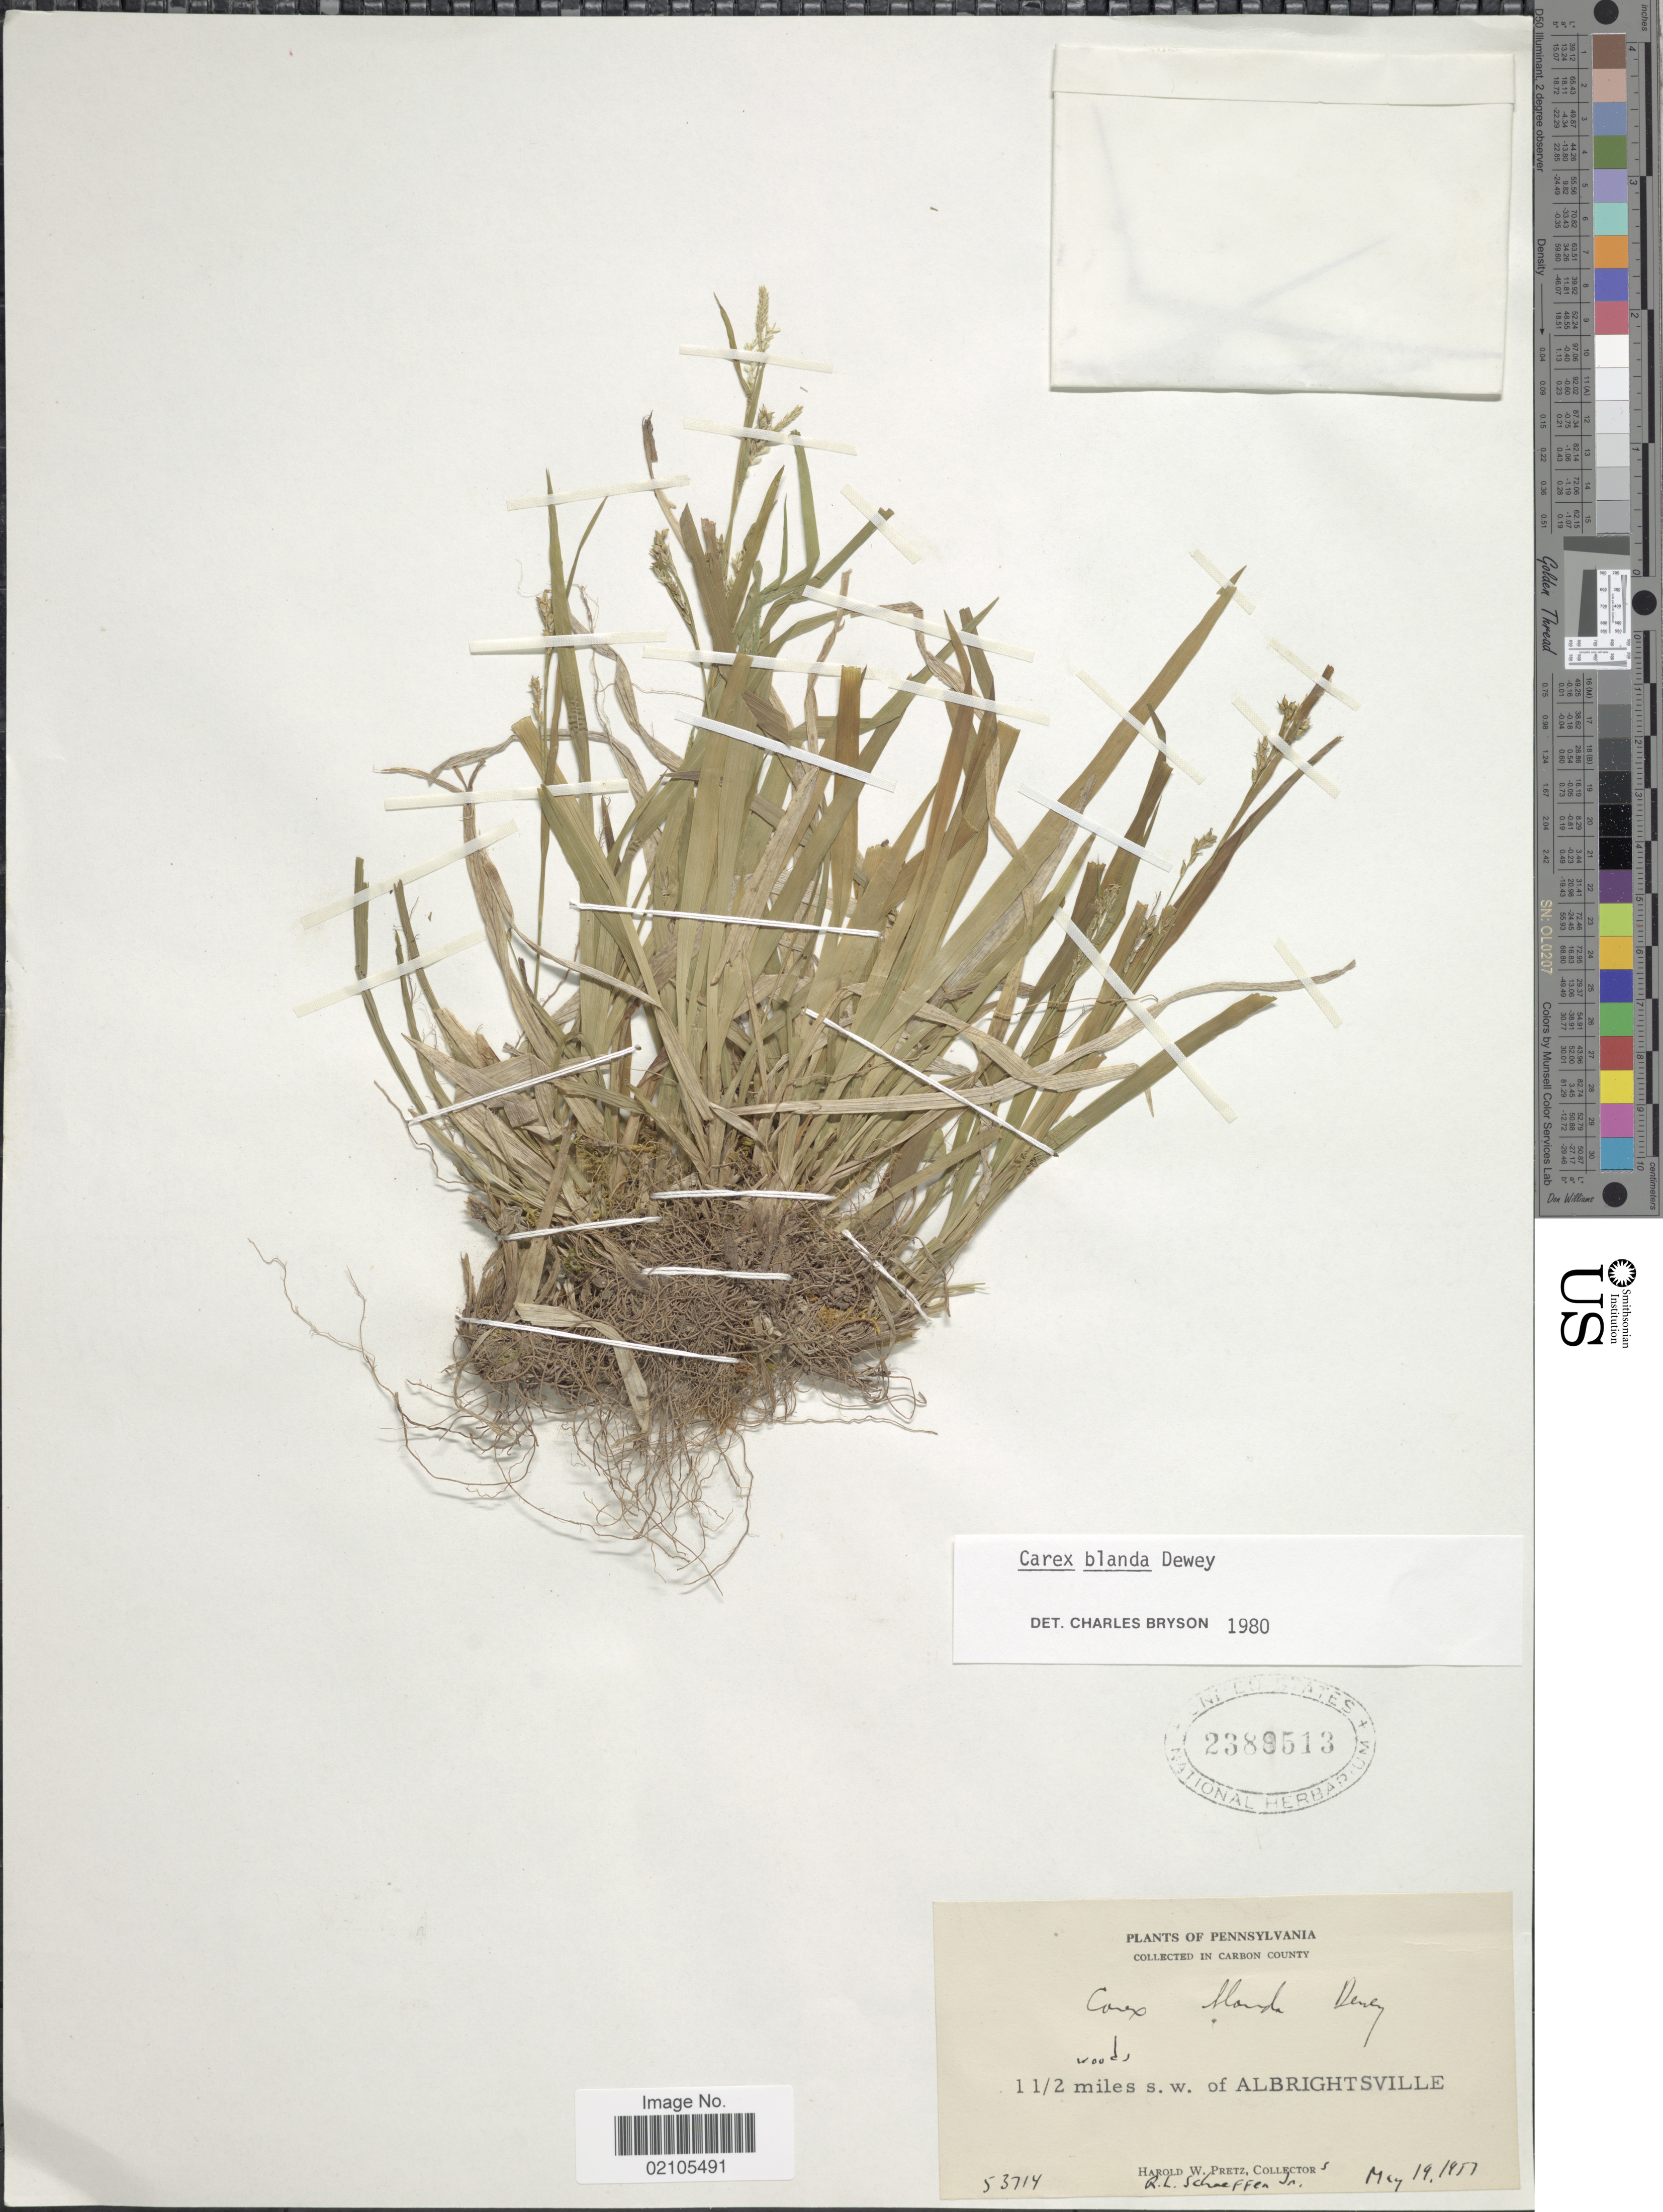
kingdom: Plantae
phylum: Tracheophyta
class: Liliopsida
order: Poales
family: Cyperaceae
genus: Carex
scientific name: Carex blanda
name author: Dewey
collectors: H. W. Pretz & R. L. Schaeffer Jr.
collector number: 53714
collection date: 1957-05-19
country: United States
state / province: Pennsylvania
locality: Carbon County. 1 1/2 miles s.w. of Albrightsville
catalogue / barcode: US 2389513